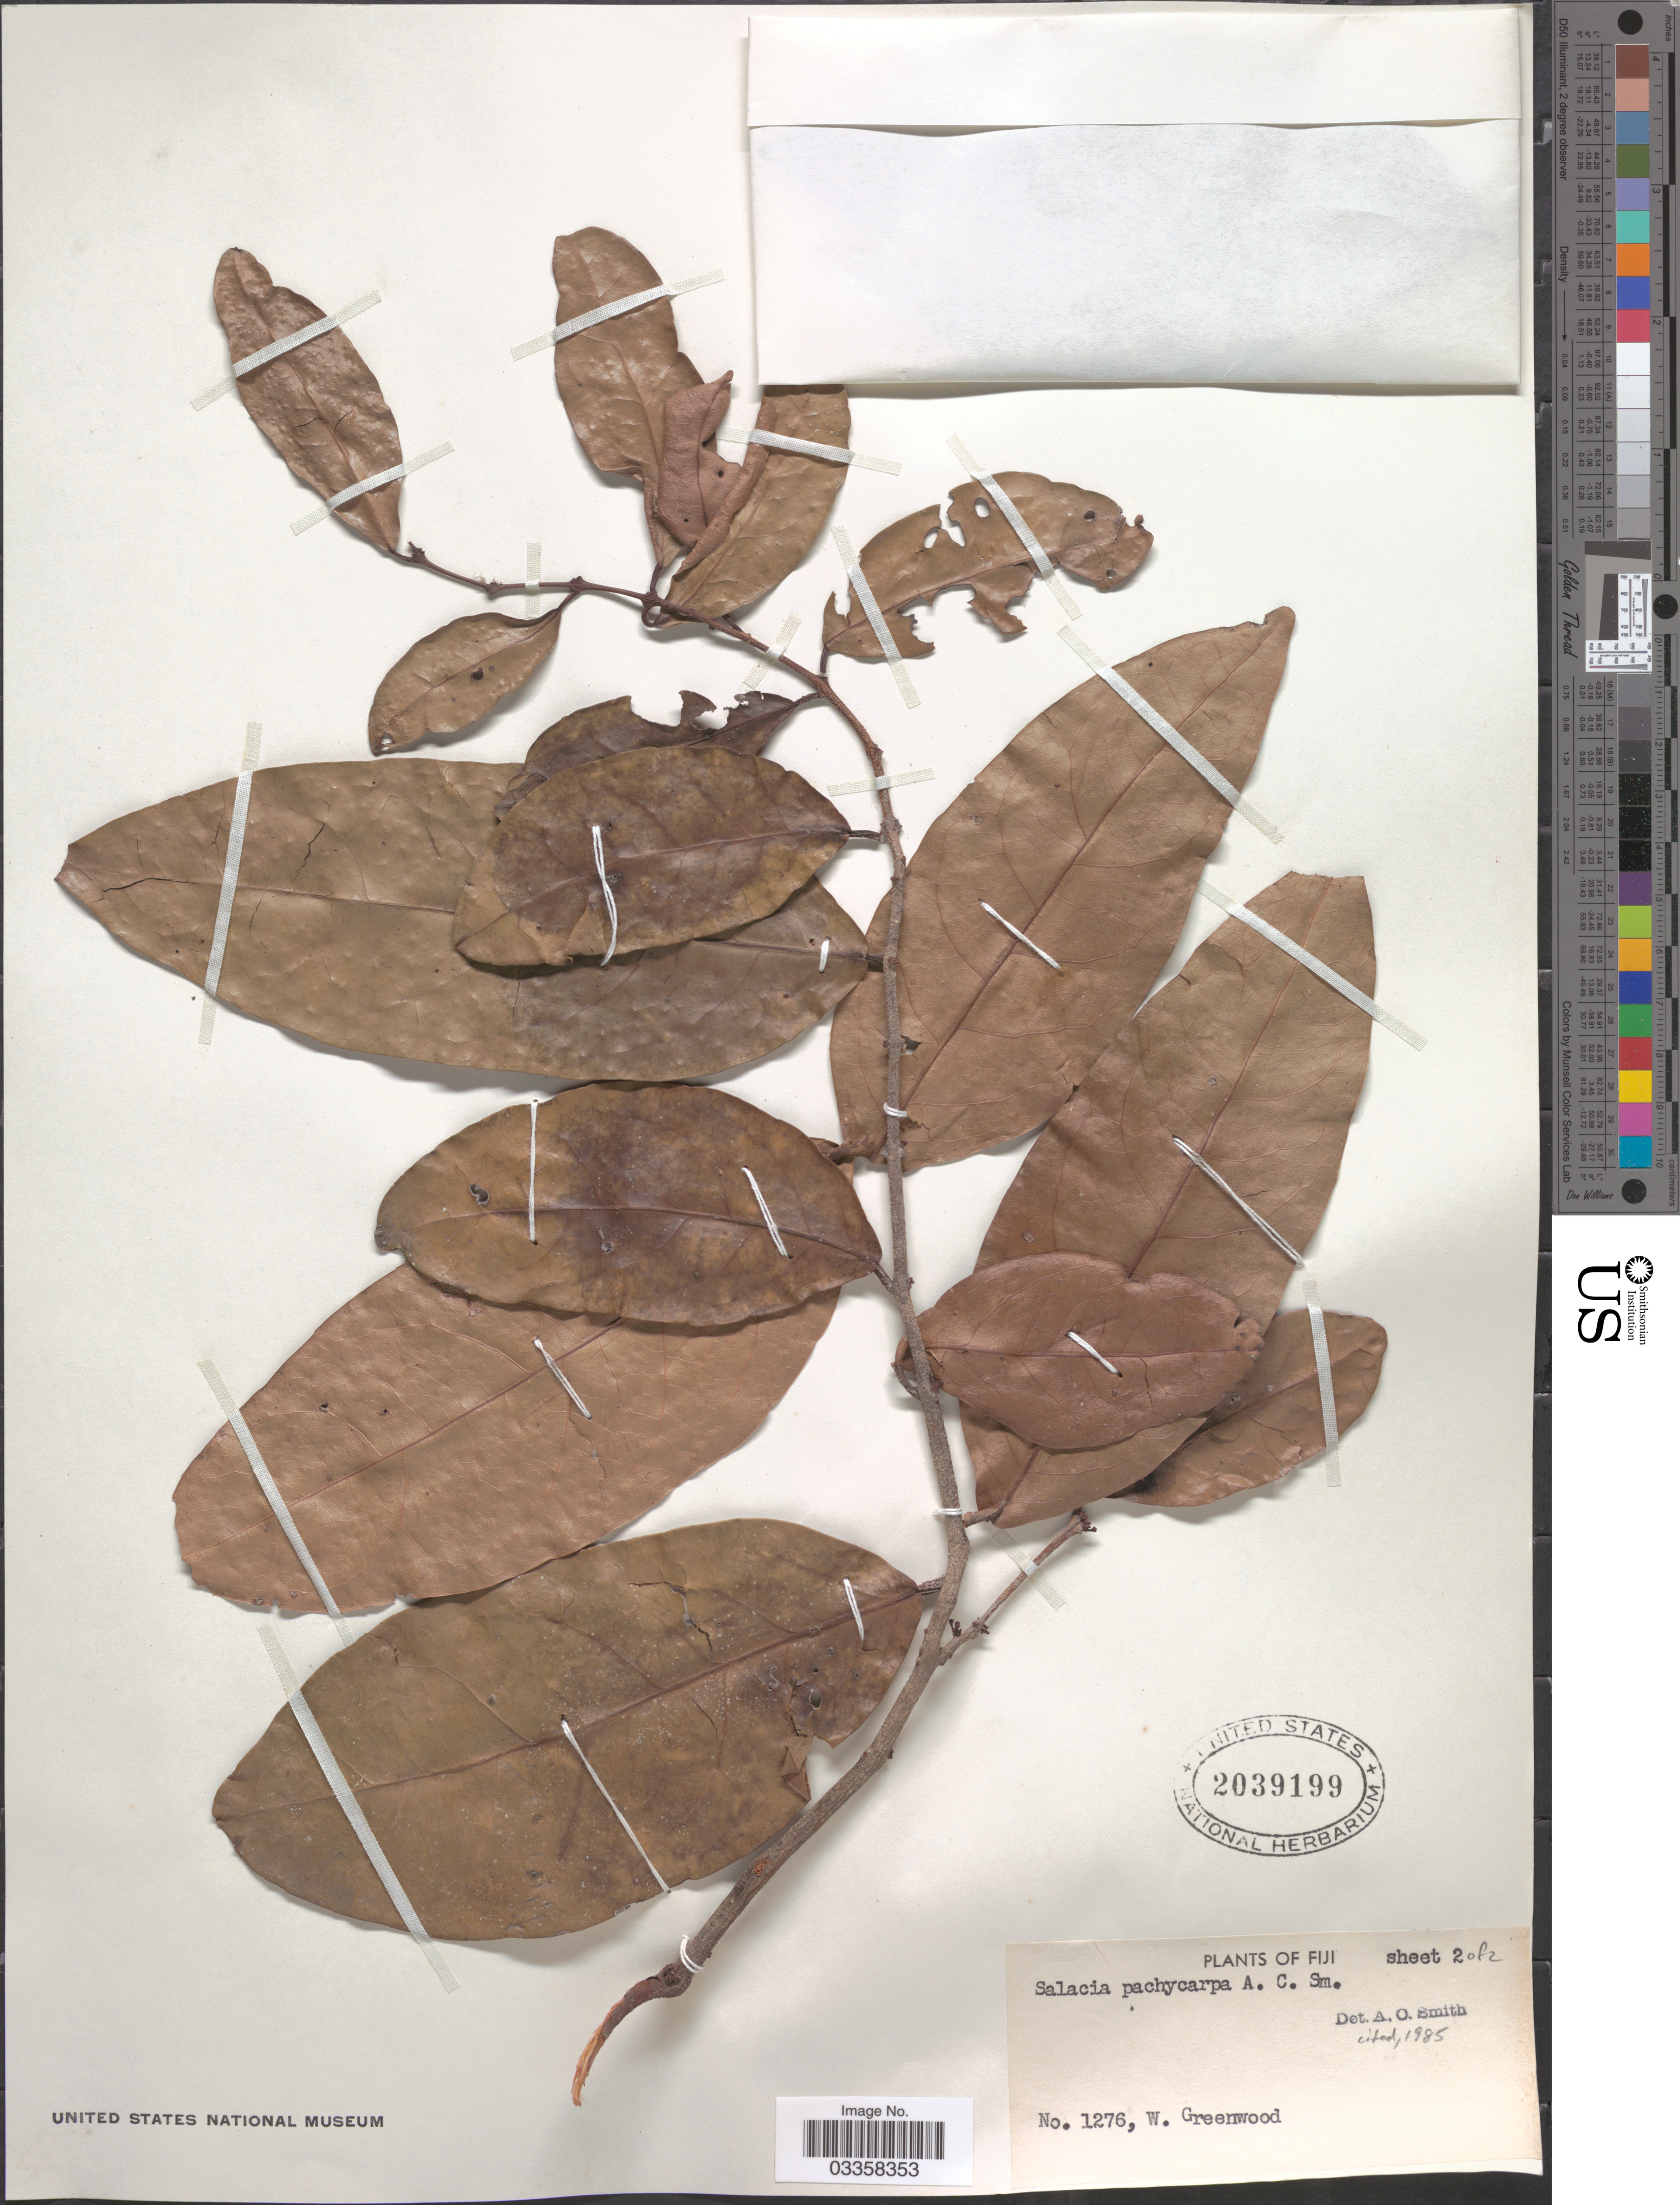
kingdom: Plantae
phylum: Tracheophyta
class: Magnoliopsida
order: Celastrales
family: Celastraceae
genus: Salacia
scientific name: Salacia pachycarpa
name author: A.C. Sm.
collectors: W. Greenwood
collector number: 1276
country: Fiji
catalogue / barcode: US 2039199